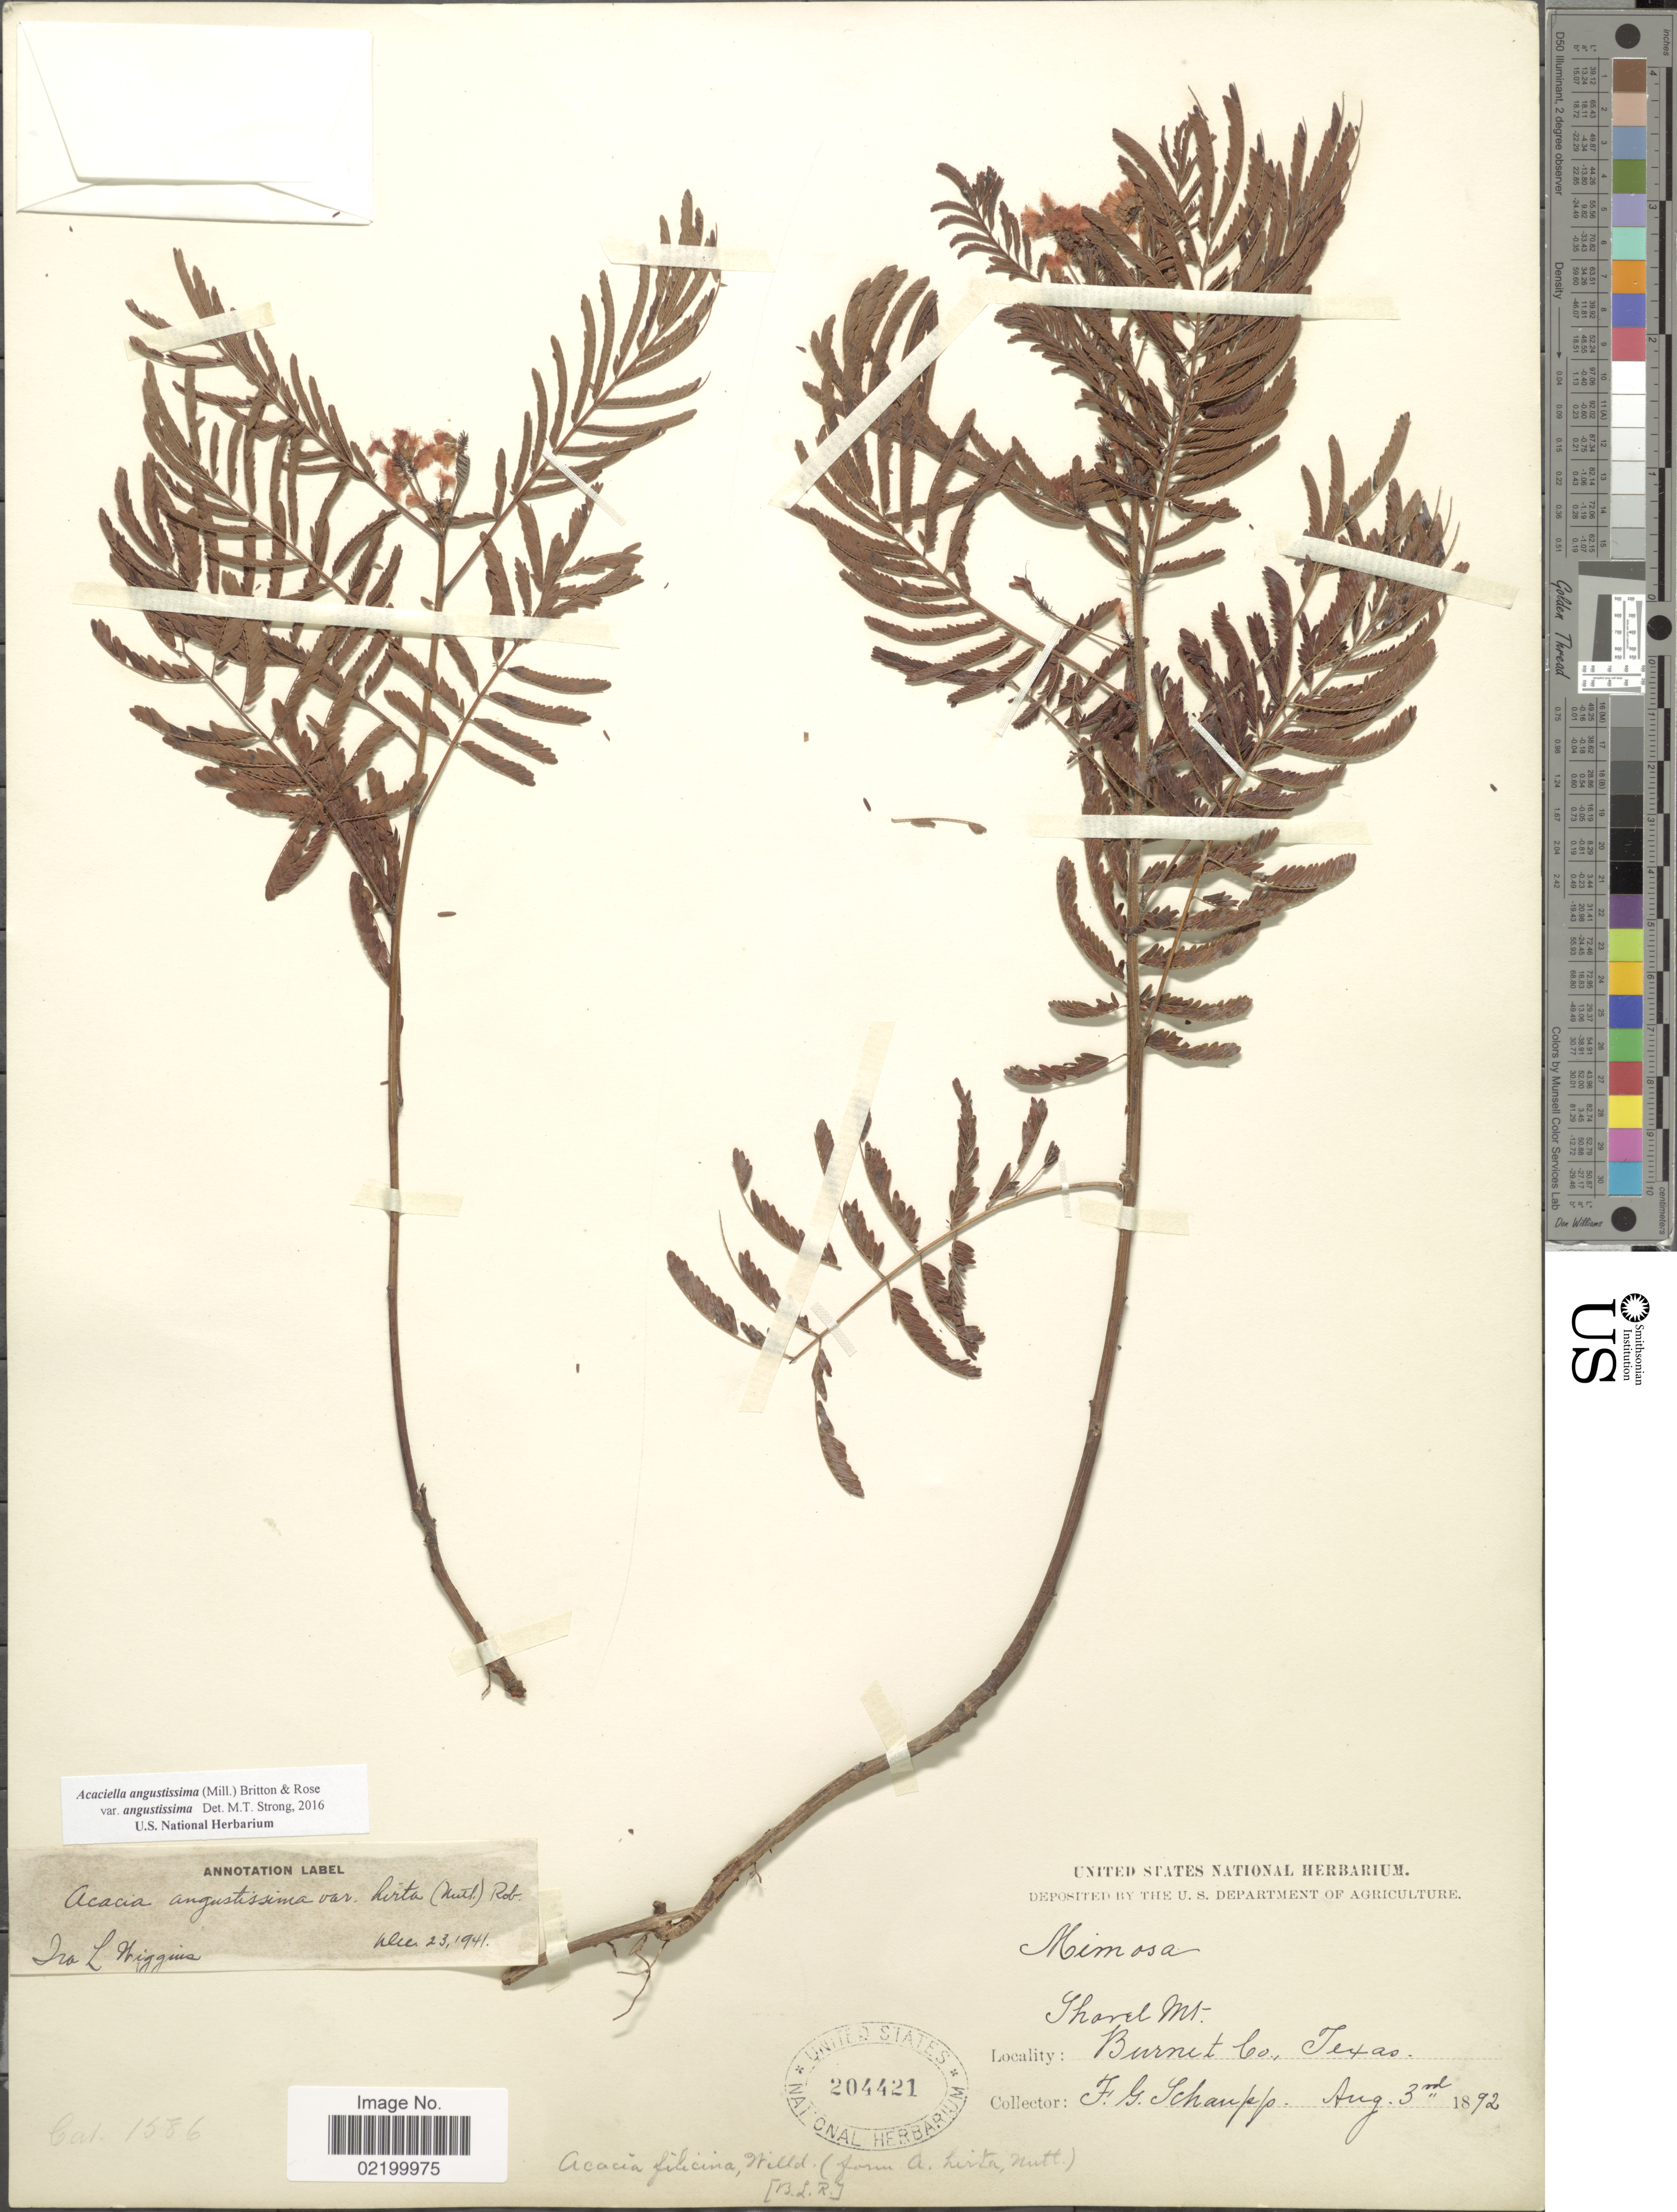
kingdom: Plantae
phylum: Tracheophyta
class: Magnoliopsida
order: Fabales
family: Fabaceae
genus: Acaciella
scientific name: Acaciella angustissima var. angustissima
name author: (Mill.) Britton & Rose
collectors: F. Schaupp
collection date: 1892-08-03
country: United States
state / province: Texas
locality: Burnet Co. Shovel Mt.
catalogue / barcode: US 204421